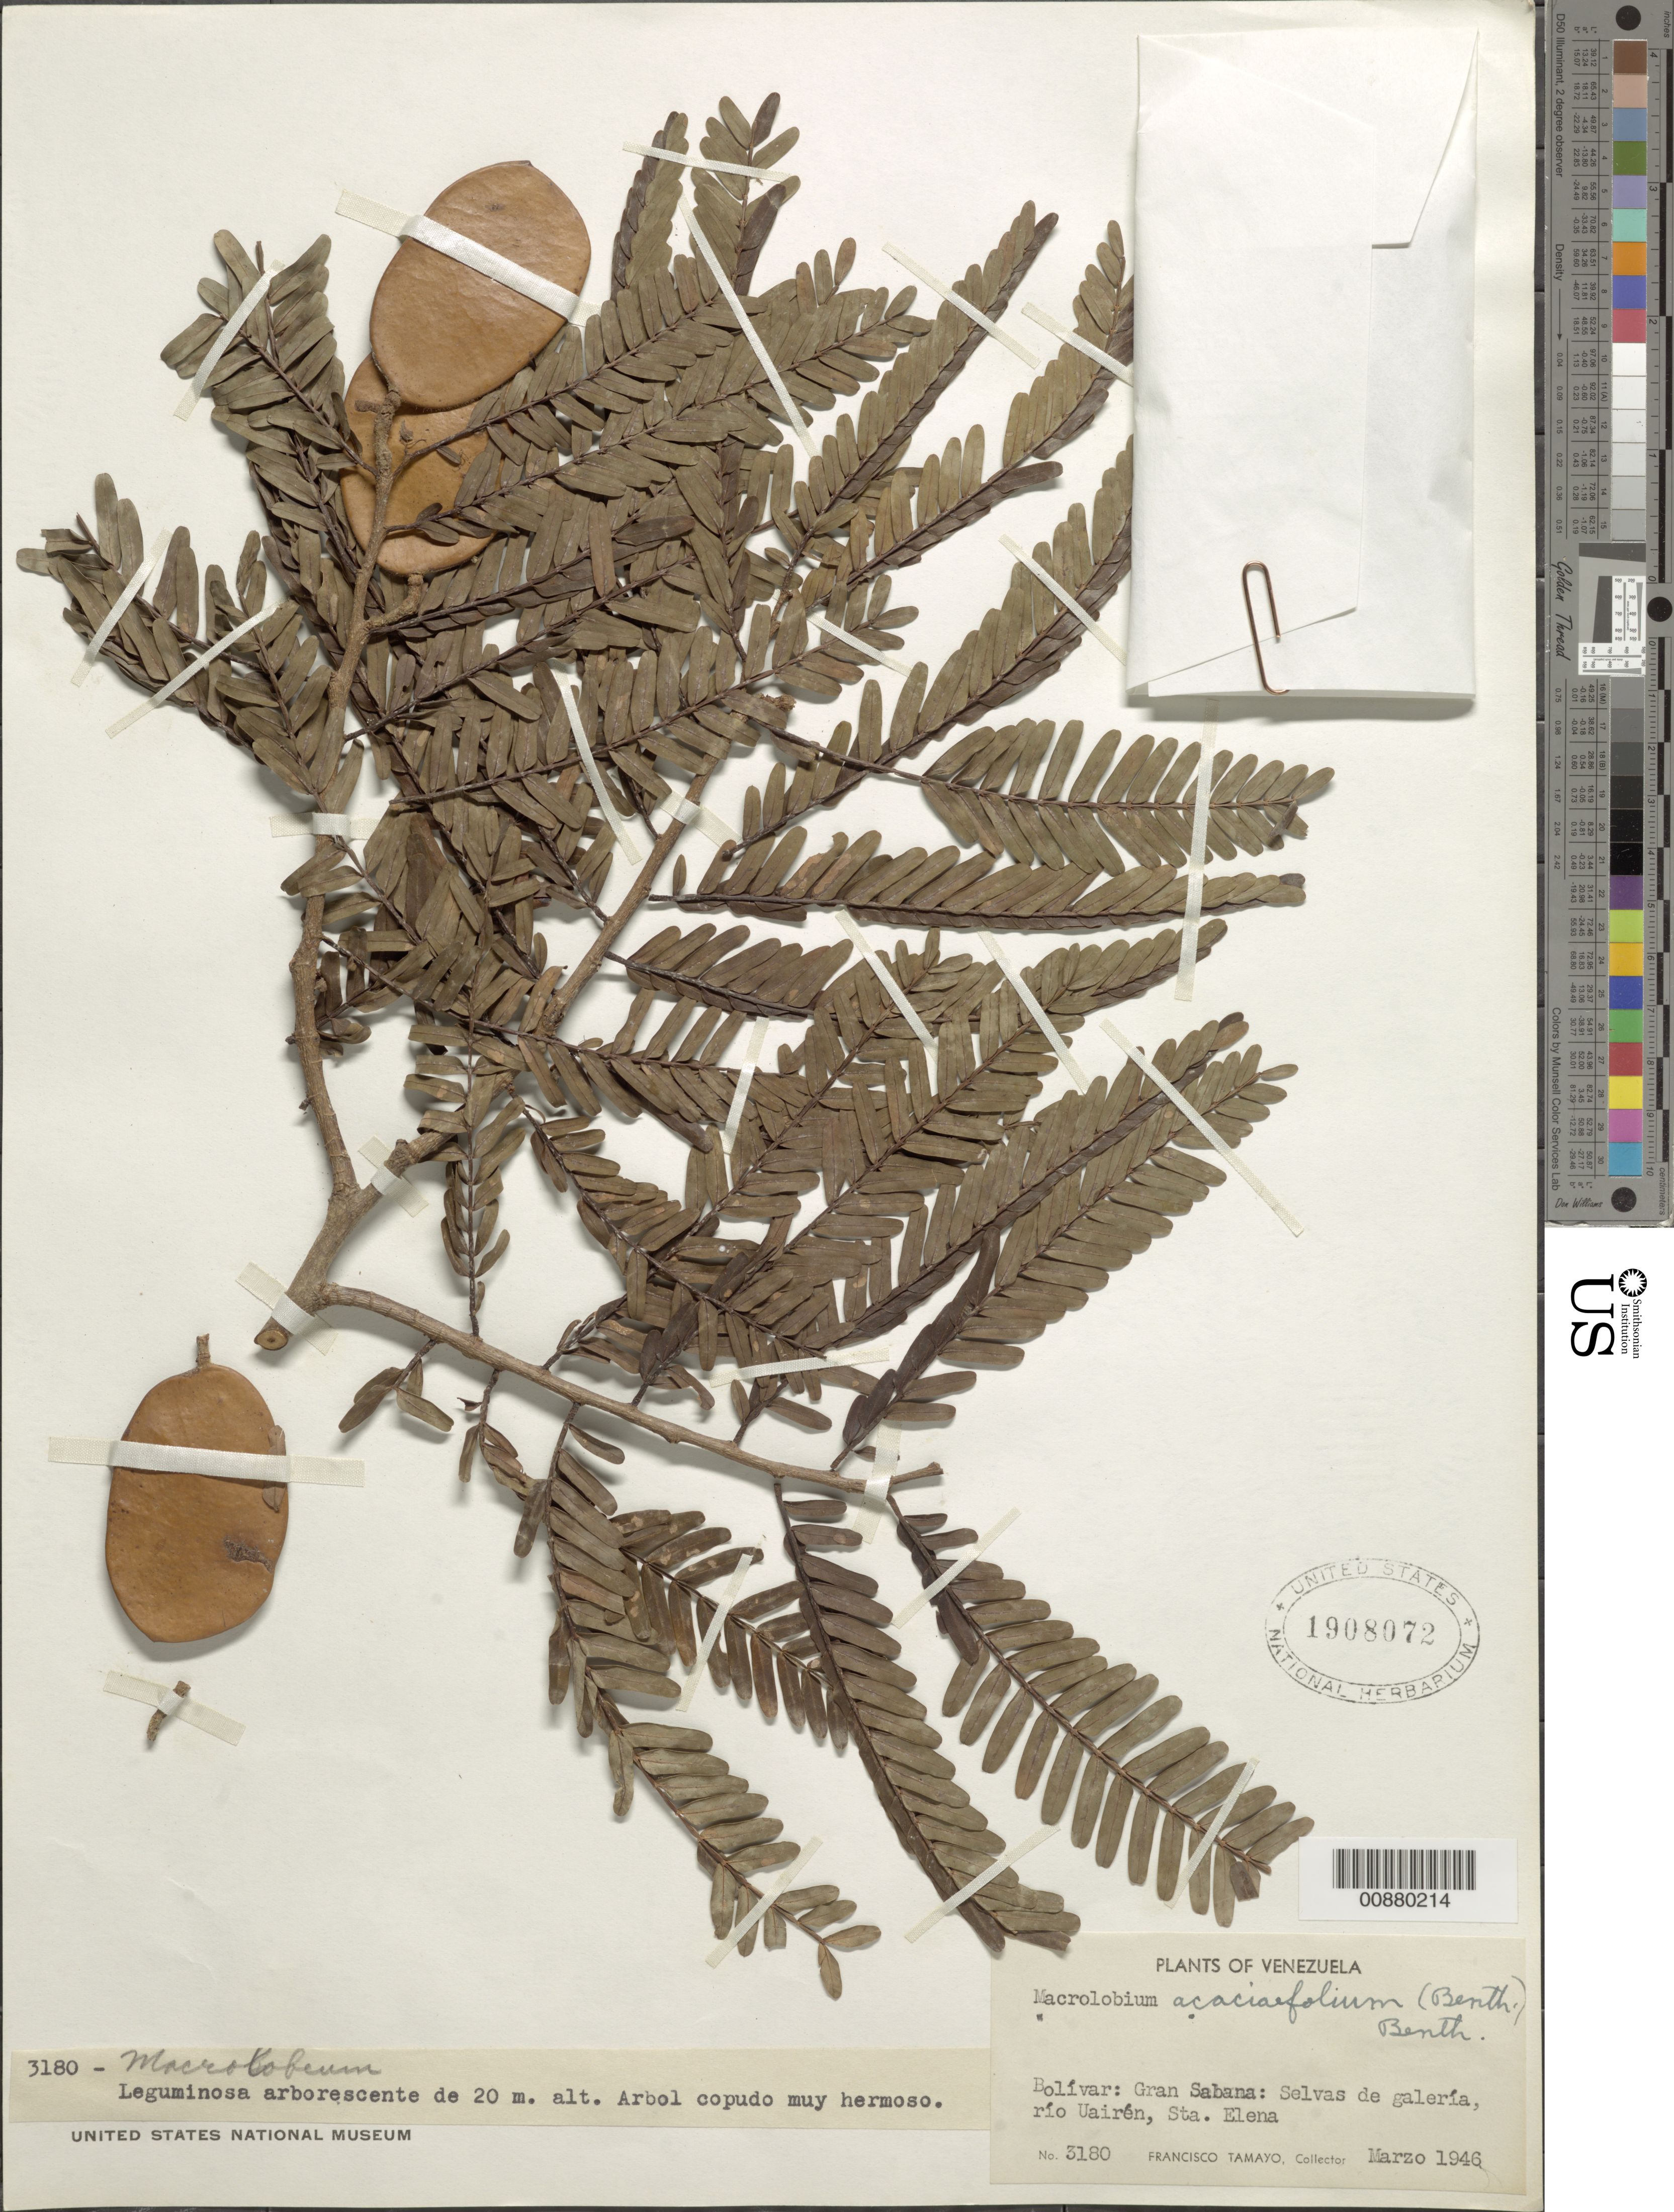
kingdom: Plantae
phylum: Tracheophyta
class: Magnoliopsida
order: Fabales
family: Fabaceae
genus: Macrolobium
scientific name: Macrolobium acaciifolium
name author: (Benth.) Benth.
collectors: F. Tamayo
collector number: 3180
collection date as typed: Mar-46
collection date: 1946-03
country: Venezuela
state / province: Bolívar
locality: Gran Sabana, Sta. Elena, Río Uairén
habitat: Selvas de galeria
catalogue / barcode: US 1908072